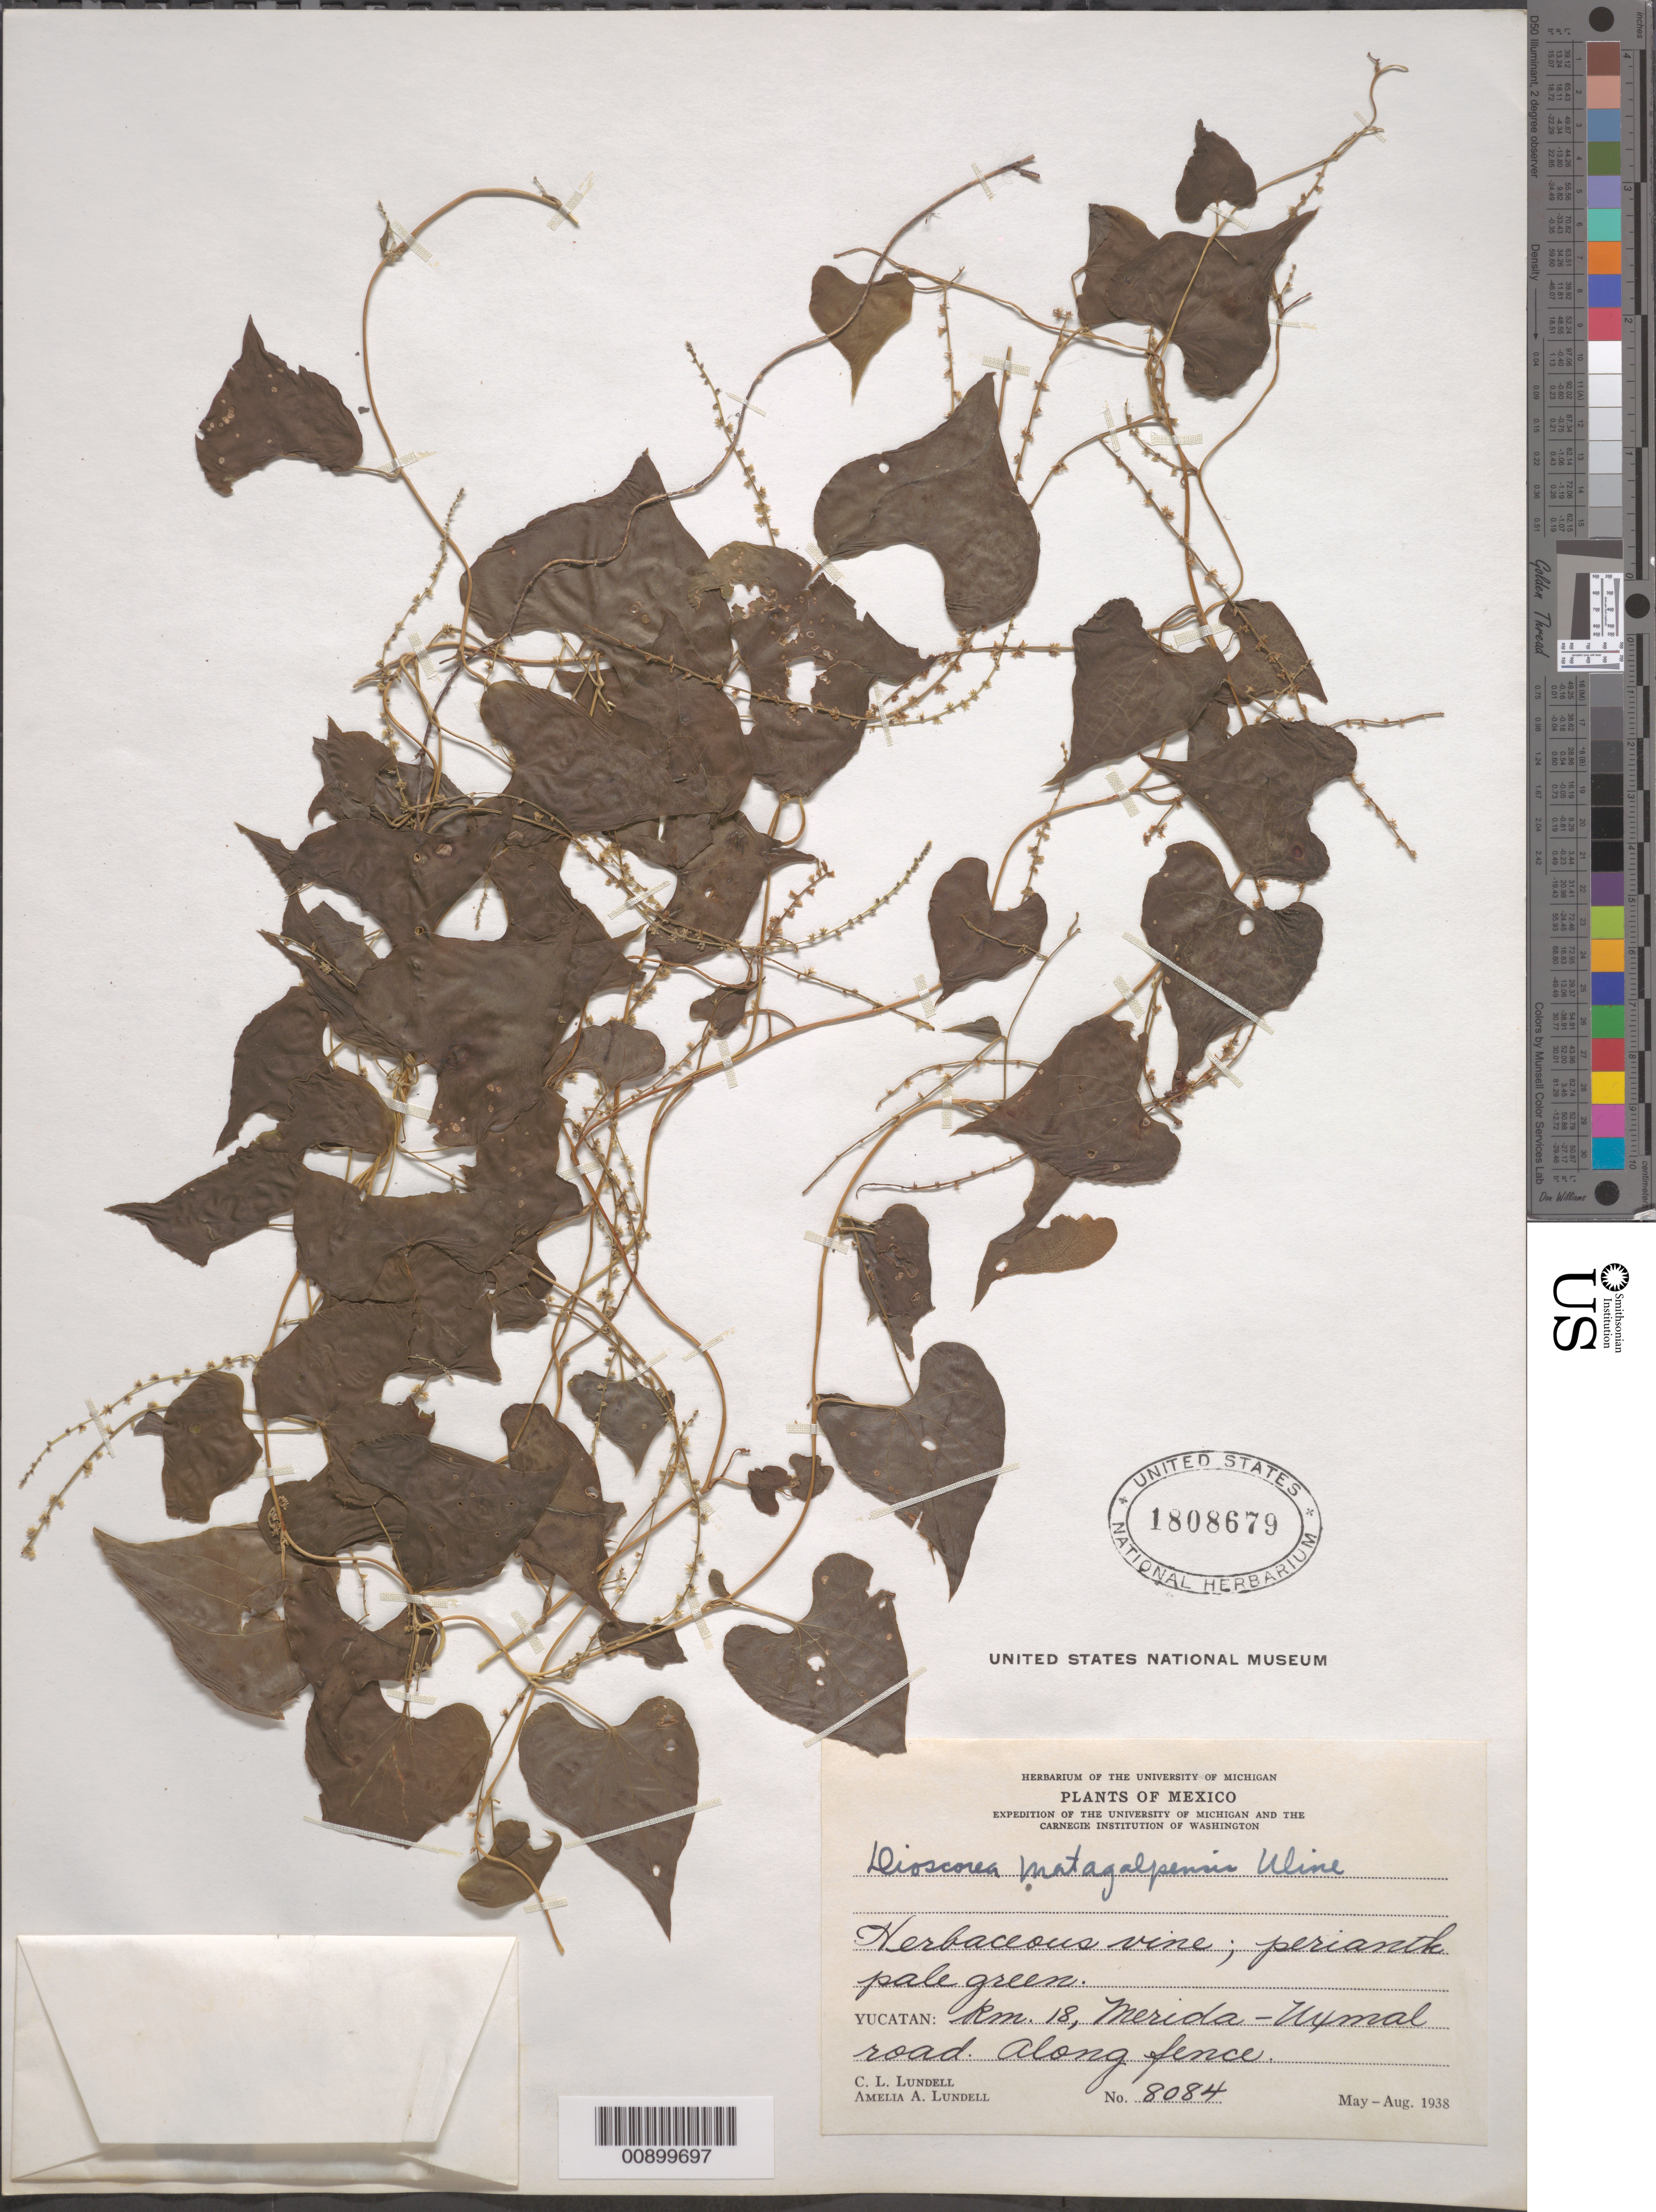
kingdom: Plantae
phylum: Tracheophyta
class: Liliopsida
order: Dioscoreales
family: Dioscoreaceae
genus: Dioscorea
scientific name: Dioscorea matagalpensis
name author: Uline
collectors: C. L. Lundell & A. A. Lundell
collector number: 8084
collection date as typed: May 1938 to -- Aug 1938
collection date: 1938-05/1938-08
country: Mexico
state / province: Yucatán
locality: Yucatán: Km. 18, Mérida - Uxmal road.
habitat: Along fence.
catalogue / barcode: US 1808679